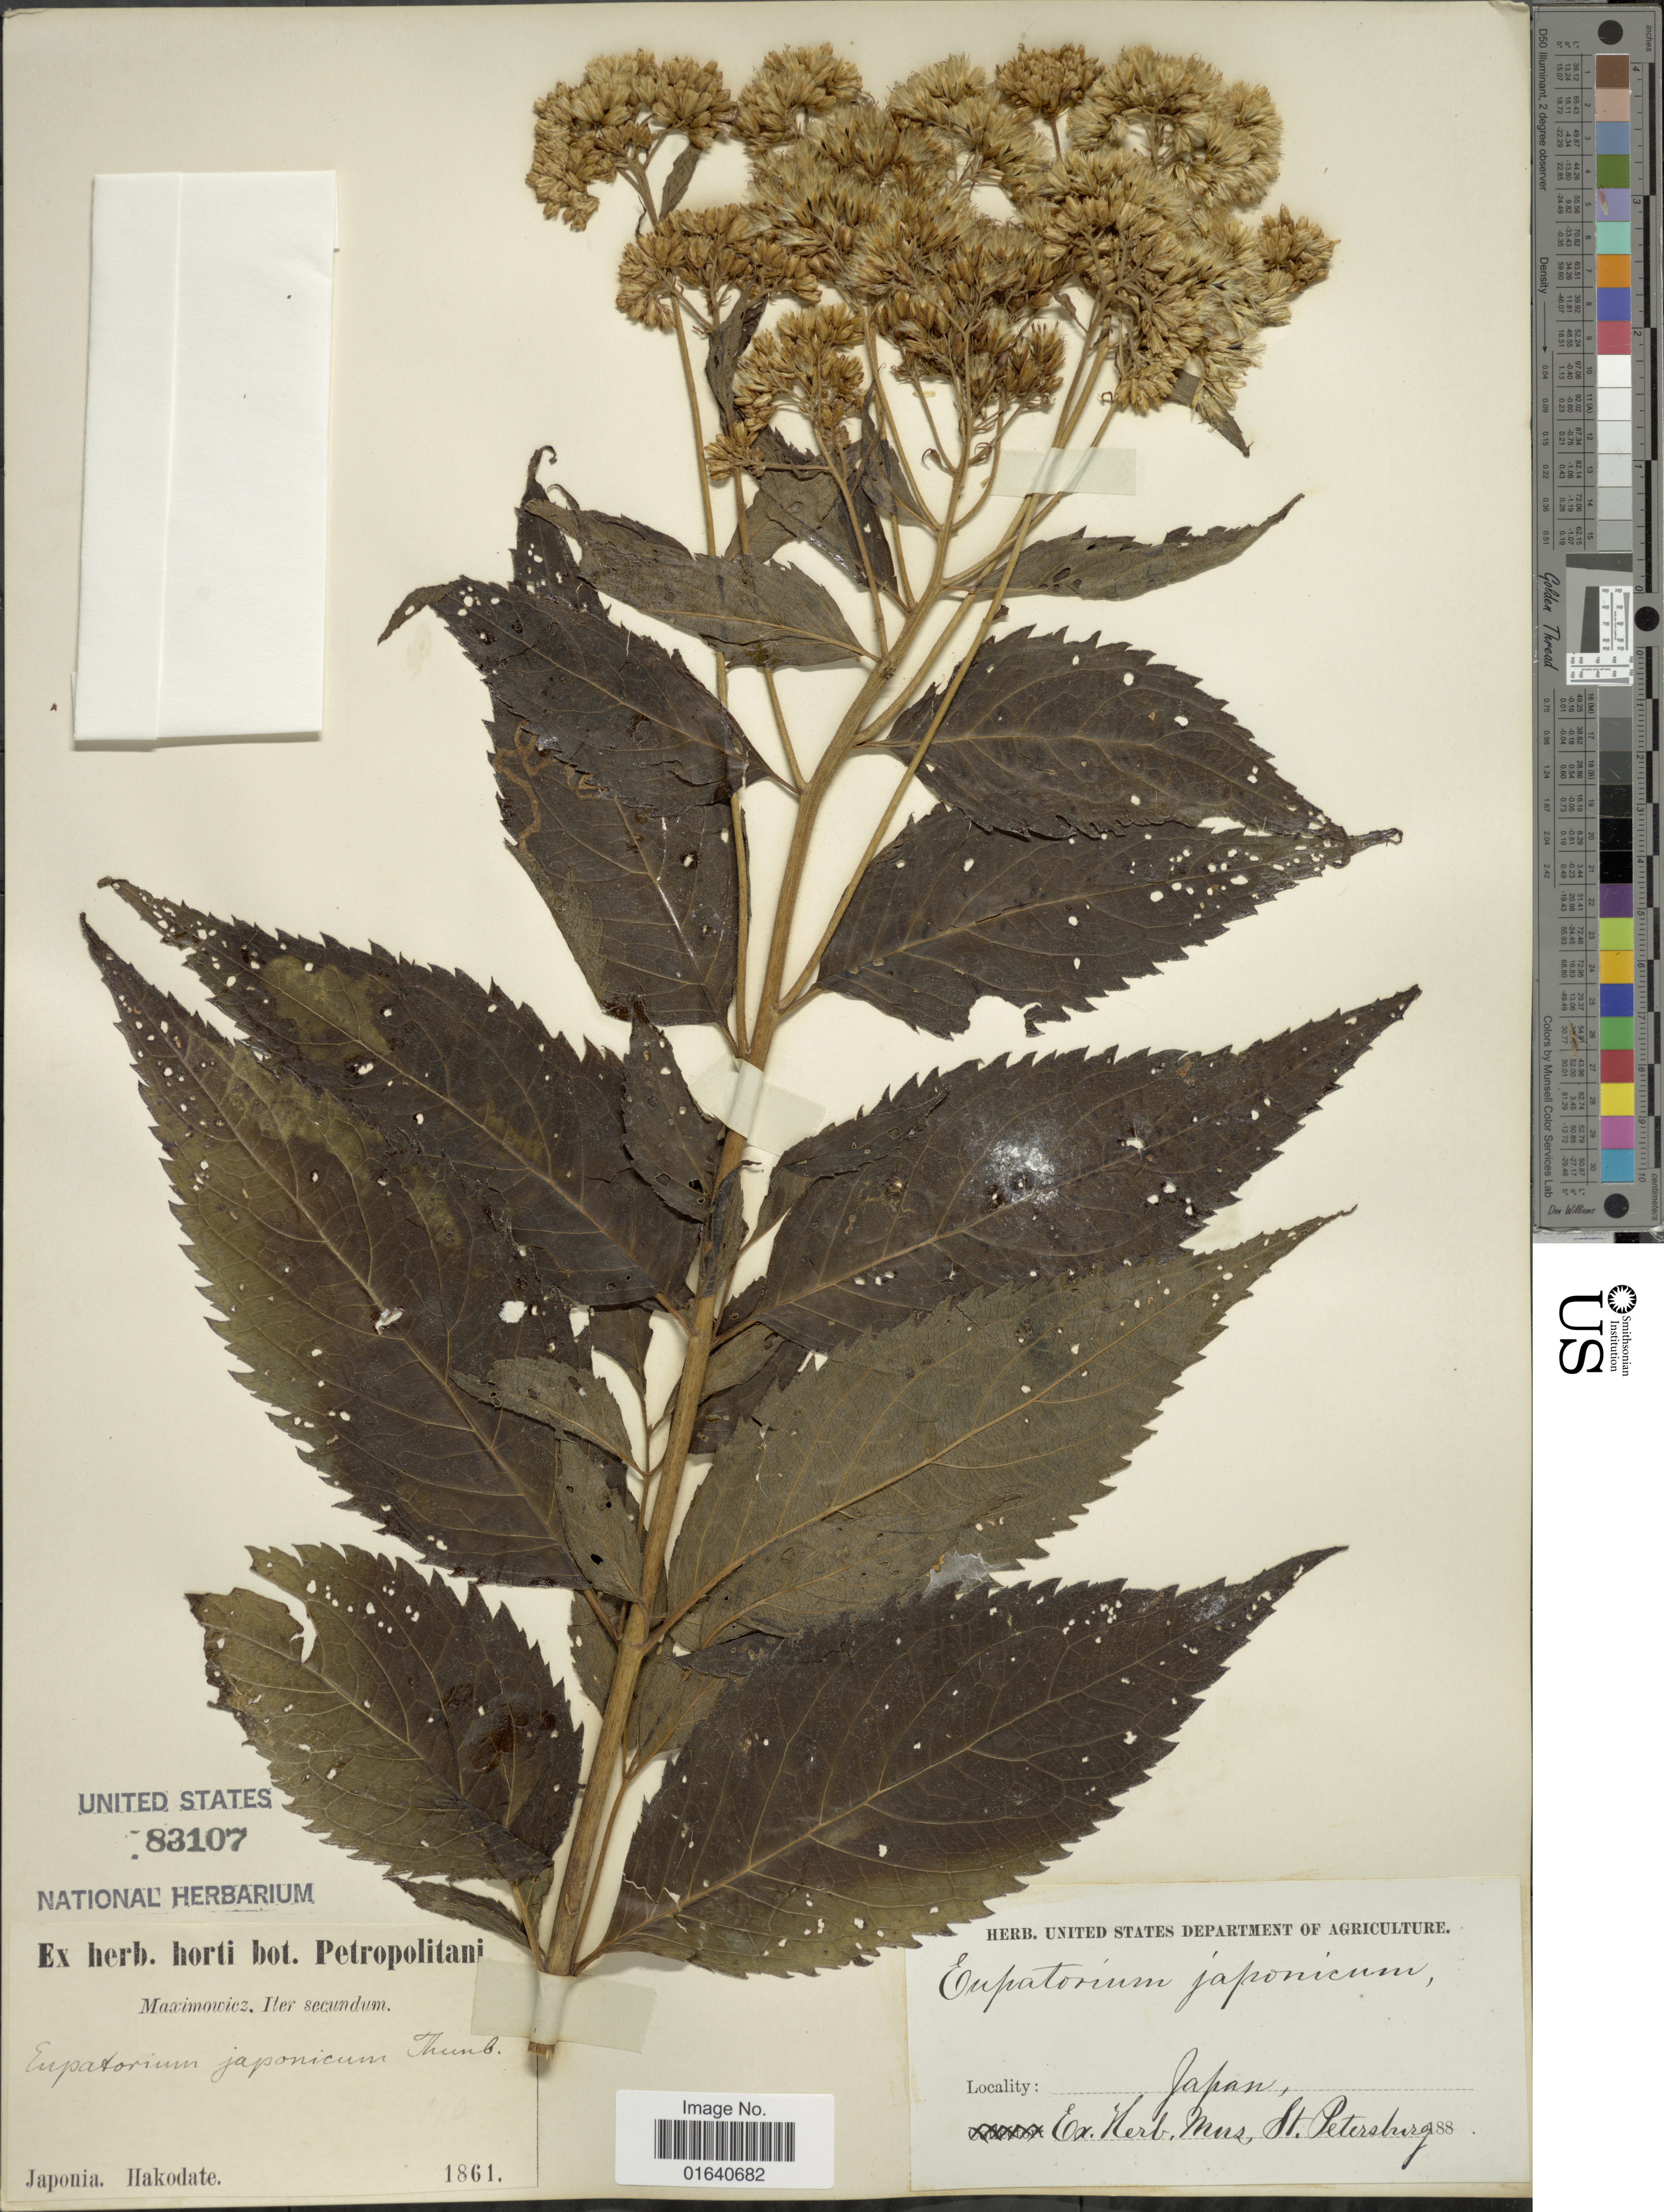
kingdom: Plantae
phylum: Tracheophyta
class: Magnoliopsida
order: Asterales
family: Asteraceae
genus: Eupatorium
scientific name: Eupatorium japonicum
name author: Thunb.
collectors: Maximowicz, --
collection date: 1861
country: Japan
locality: Hakodate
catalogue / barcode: US 83107